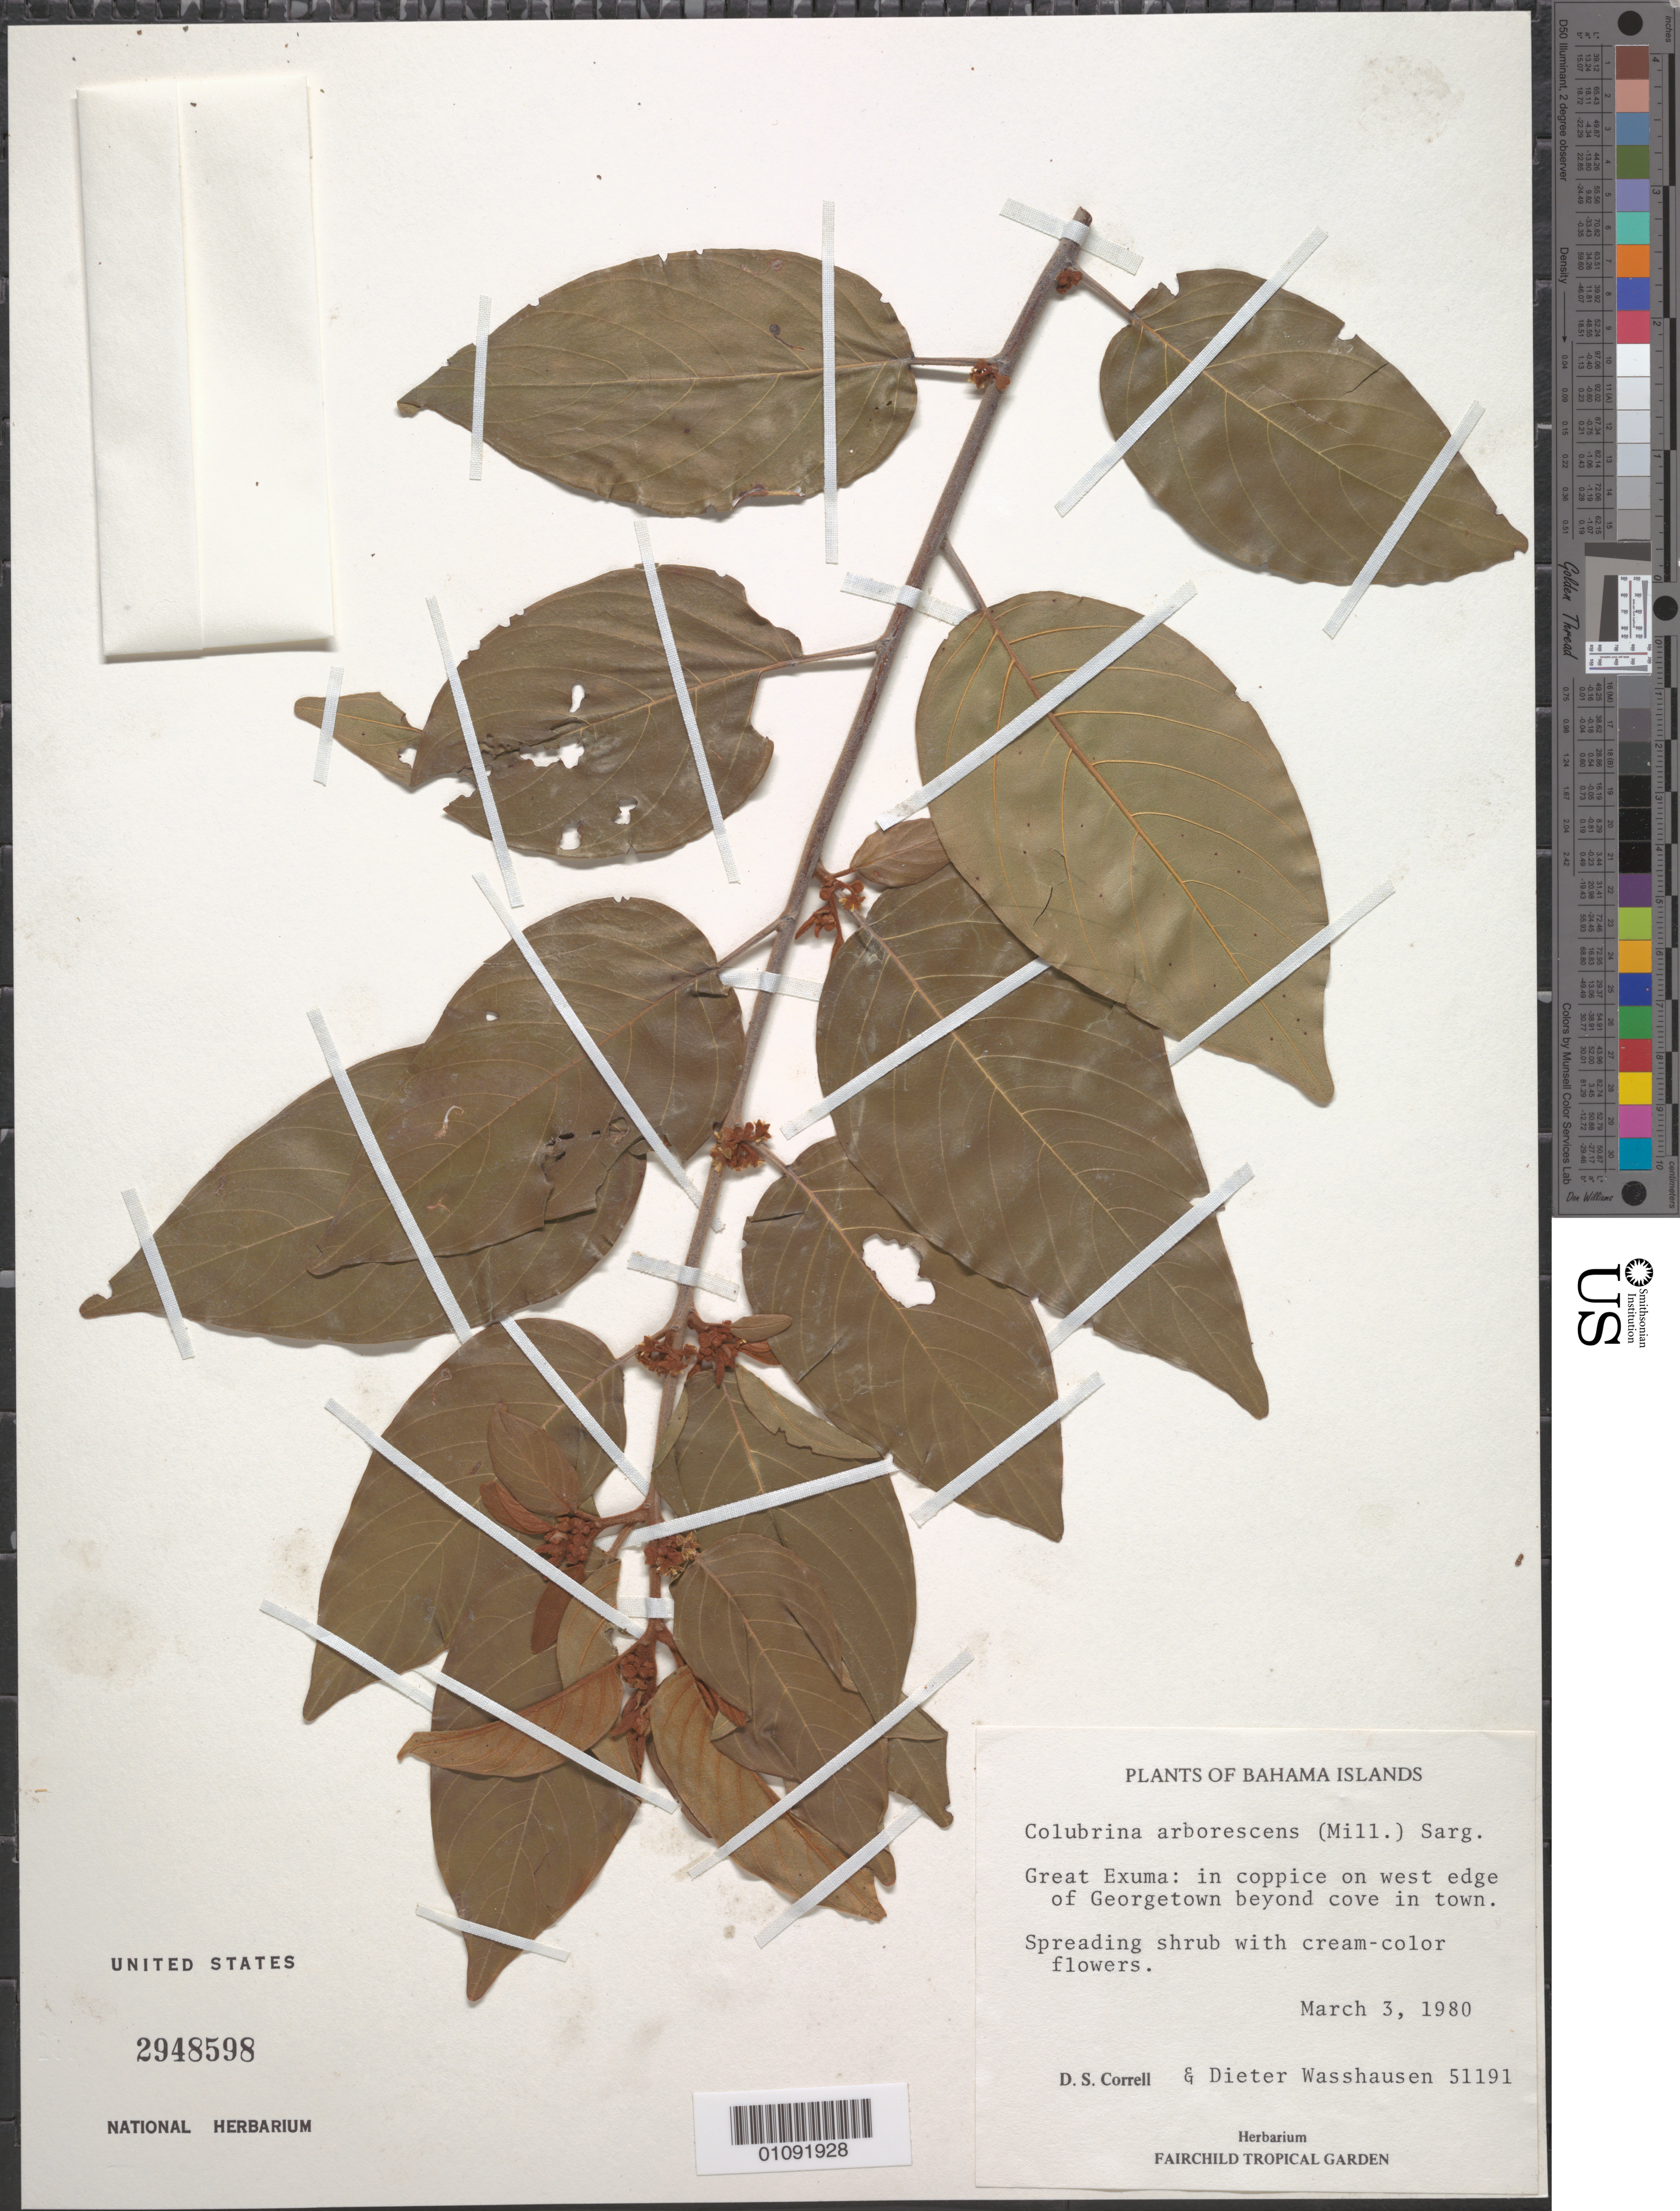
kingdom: Plantae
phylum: Tracheophyta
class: Magnoliopsida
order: Rosales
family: Rhamnaceae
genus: Colubrina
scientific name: Colubrina arborescens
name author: (Mill.) Sarg.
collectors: D. S. Correll & D. C. Wasshausen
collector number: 51191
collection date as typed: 03 Mar 1980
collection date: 1980-03-03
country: Bahamas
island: Great Exuma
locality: Great Exuma: in coppice on W edge of Georgetown beyond cove in town.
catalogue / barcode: US 2948598